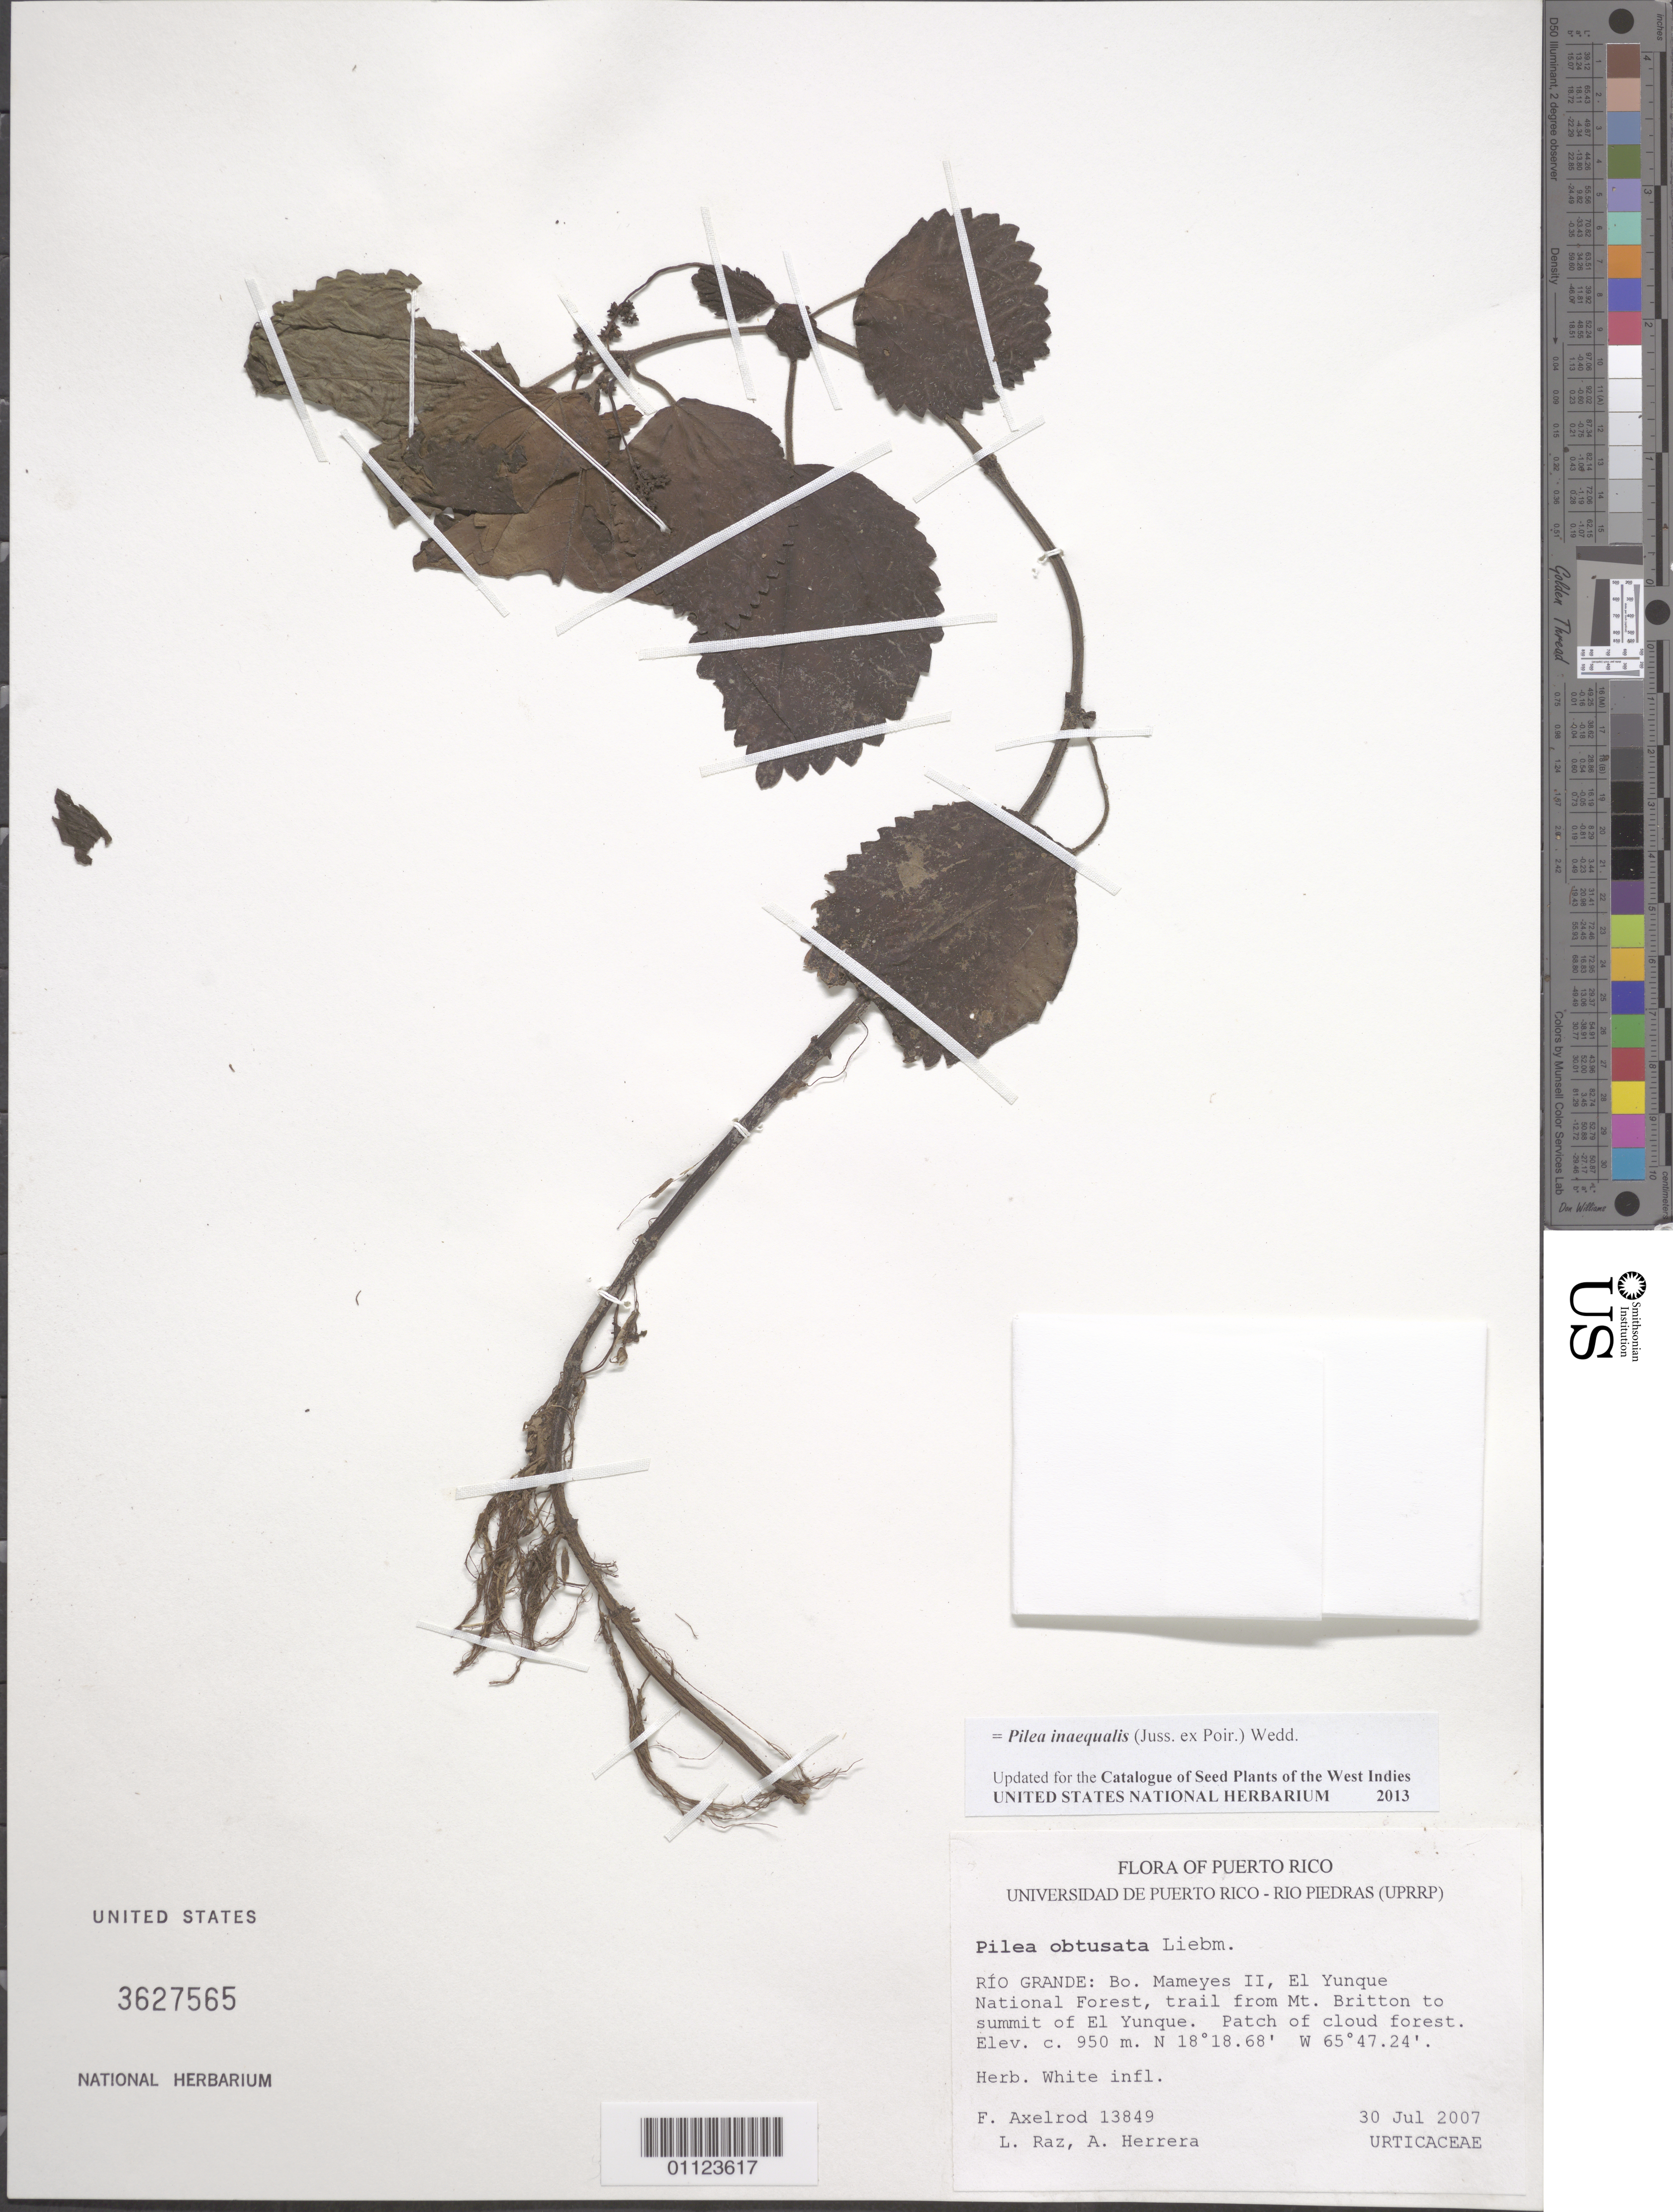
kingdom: Plantae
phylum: Tracheophyta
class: Magnoliopsida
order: Rosales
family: Urticaceae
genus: Pilea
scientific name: Pilea inaequalis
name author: (Juss. ex Poir.) Wedd.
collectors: F. S. Axelrod, L. Raz & A. Herrera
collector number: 13849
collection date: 2007-07-30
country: Puerto Rico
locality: Río Grande: Bo. Mameyes II, El Yunque National Forest, trail from Mt. Britton to summit of El Yunque.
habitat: Patch of cloud forest.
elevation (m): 950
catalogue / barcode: US 3627565